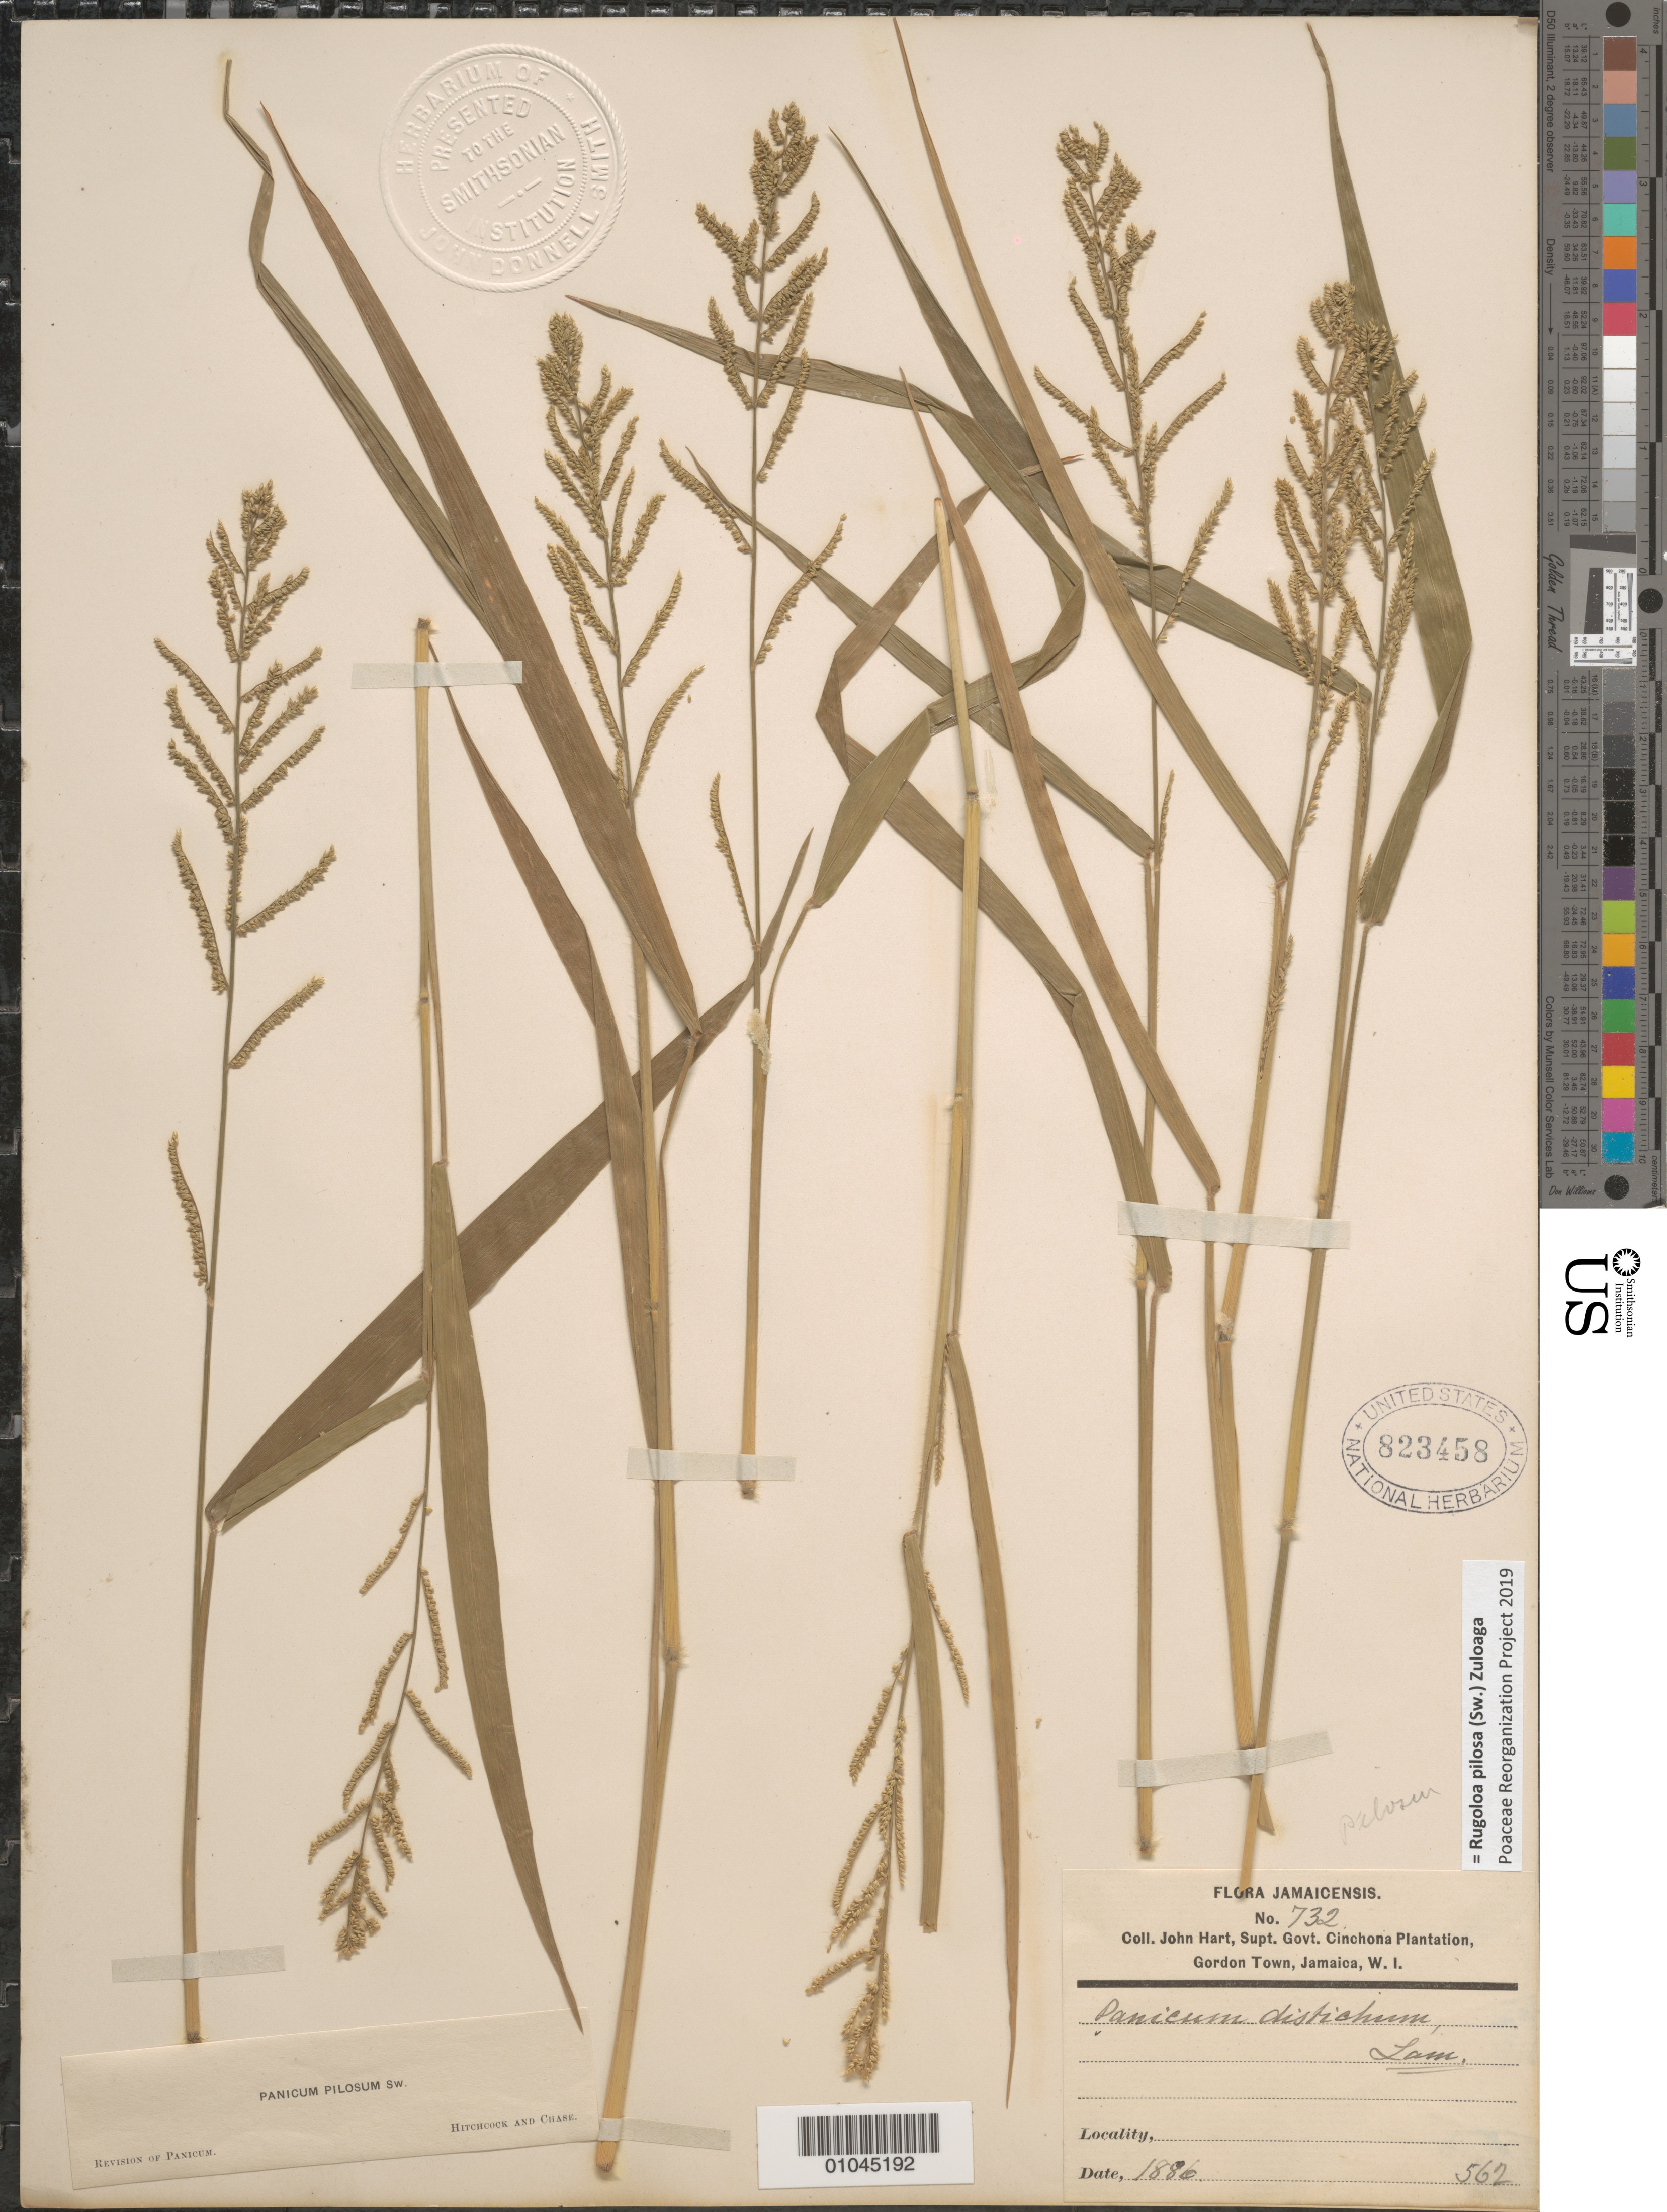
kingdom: Plantae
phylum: Tracheophyta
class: Liliopsida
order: Poales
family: Poaceae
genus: Panicum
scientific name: Panicum pilosum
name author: Sw.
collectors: J. Hart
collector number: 562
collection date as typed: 1886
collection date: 1886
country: Jamaica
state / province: Saint Andrew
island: Jamaica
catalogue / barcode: US 823458